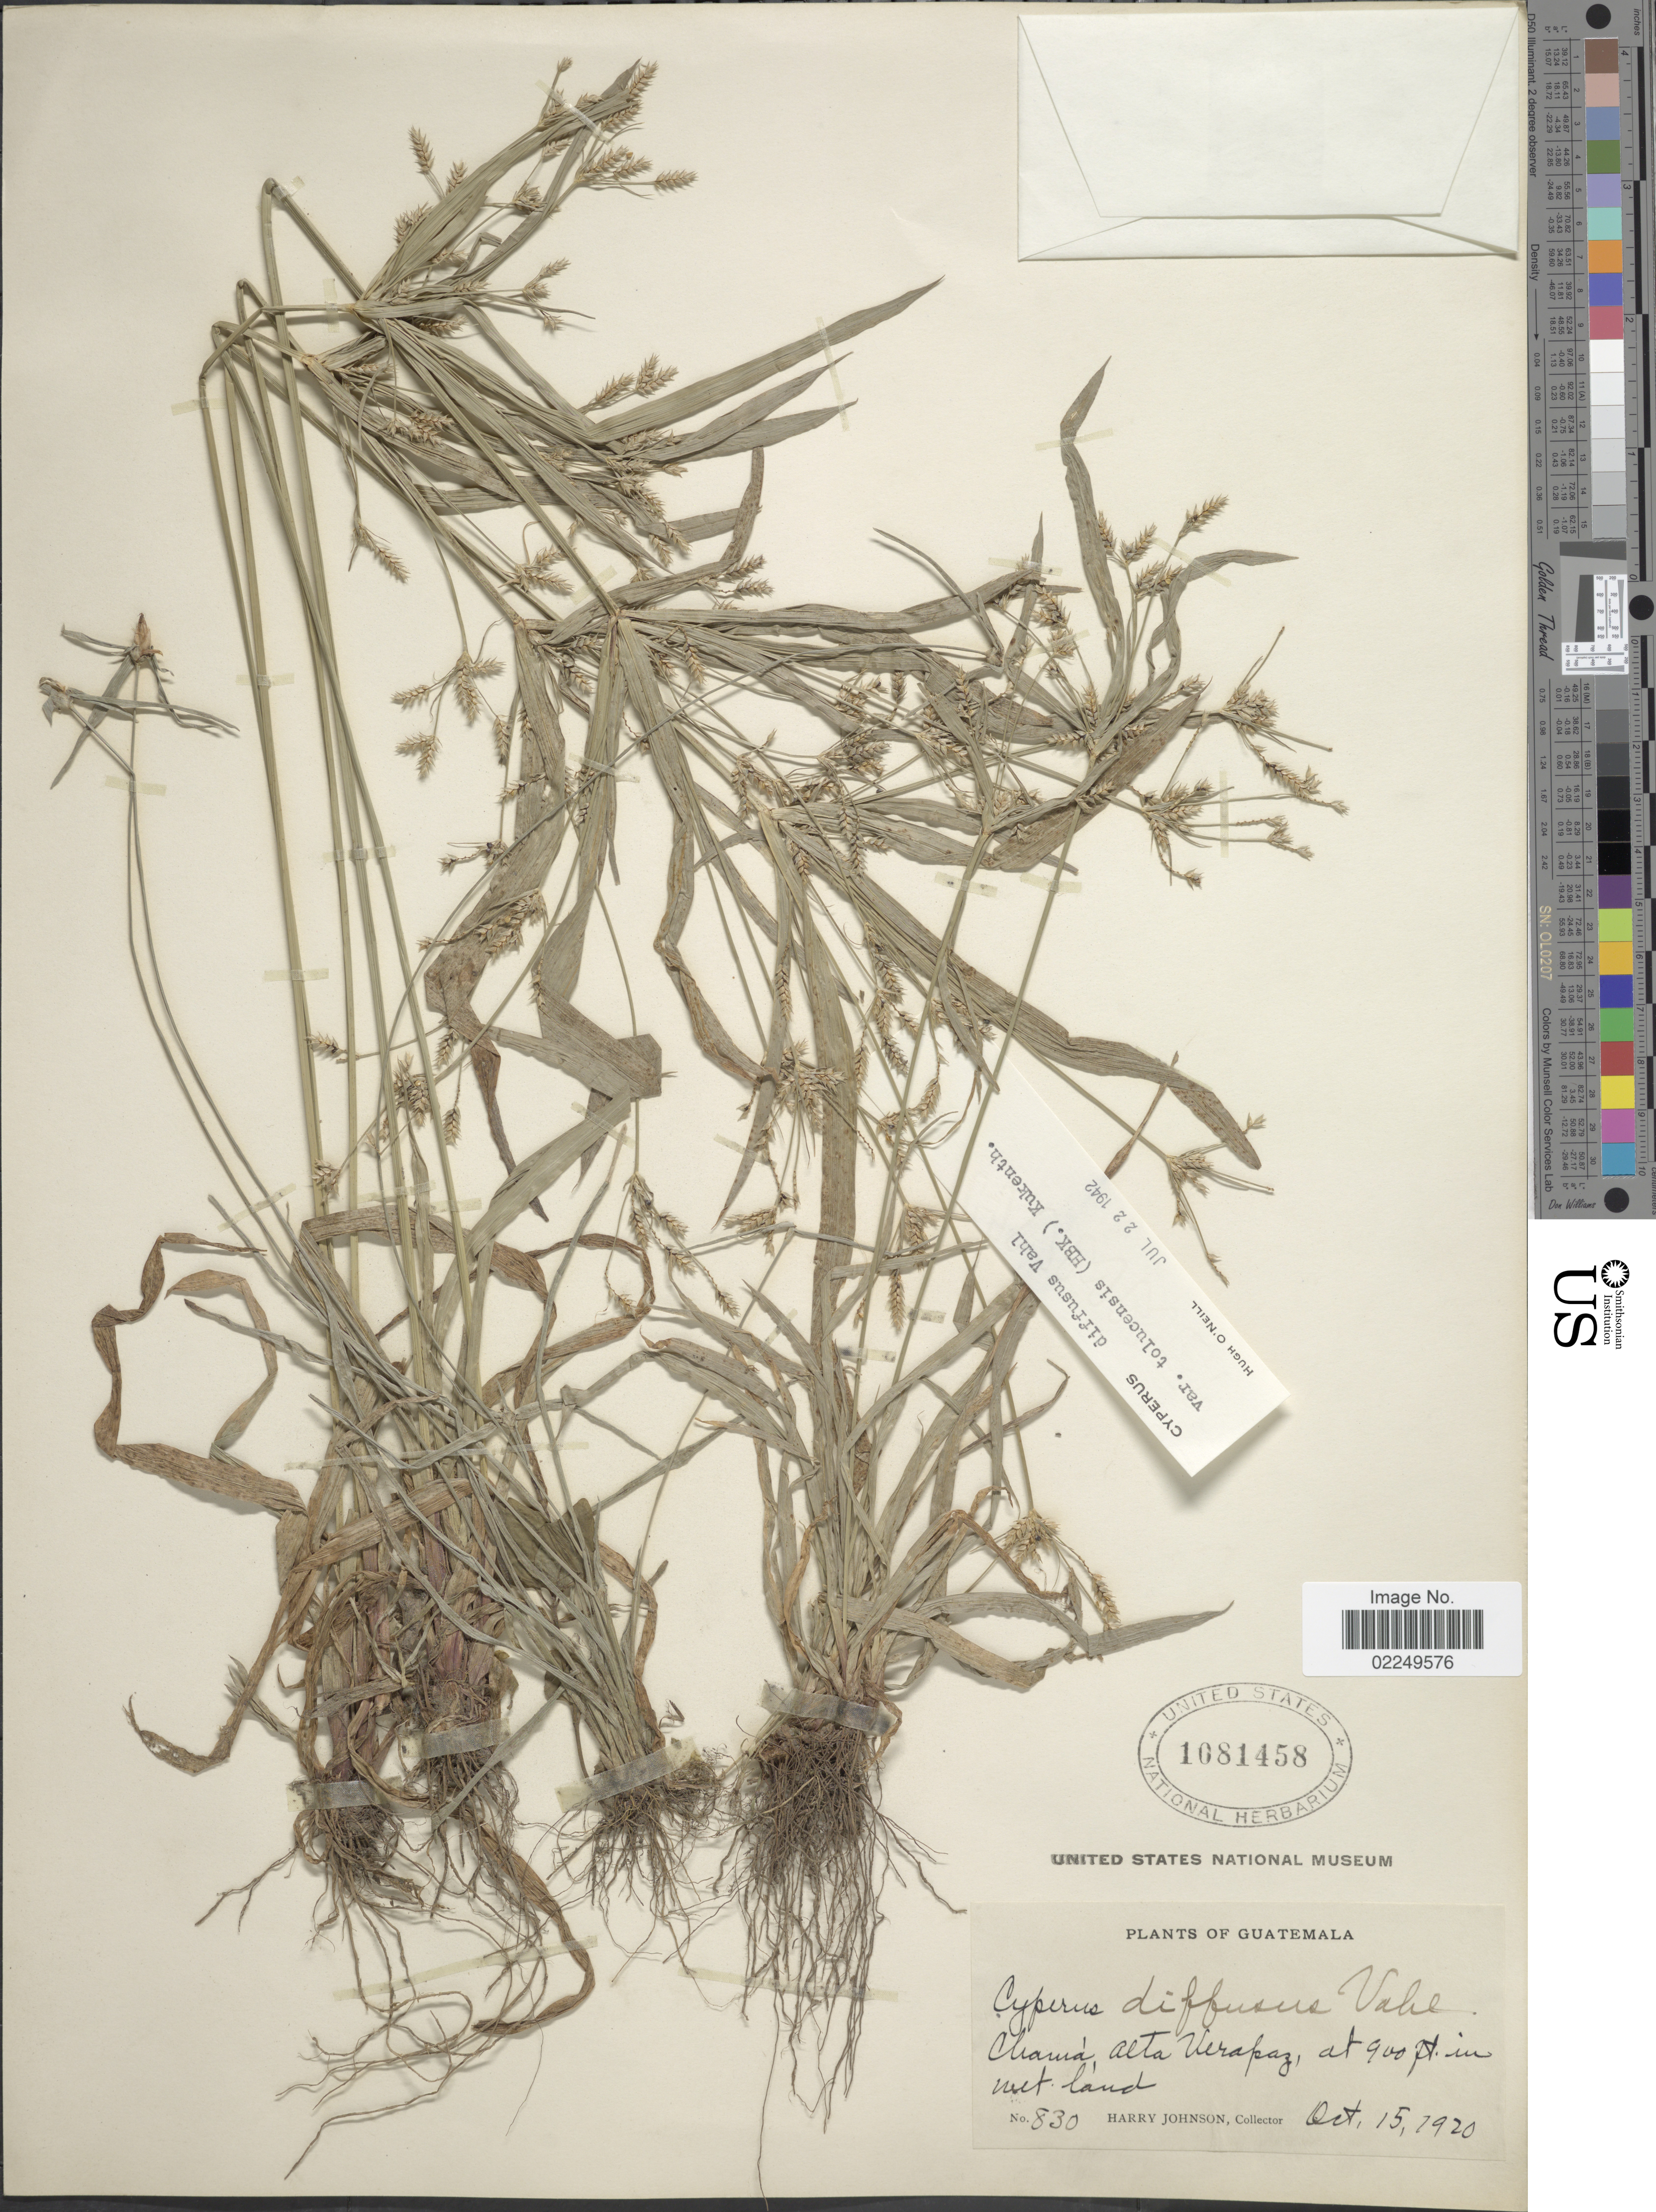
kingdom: Plantae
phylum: Tracheophyta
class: Liliopsida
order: Poales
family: Cyperaceae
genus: Cyperus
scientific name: Cyperus laxus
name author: Lam.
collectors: H. Johnson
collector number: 830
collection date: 1920-10-15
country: Guatemala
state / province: Alta Verapaz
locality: Chama, Alta Verapaz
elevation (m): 274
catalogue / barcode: US 1081458